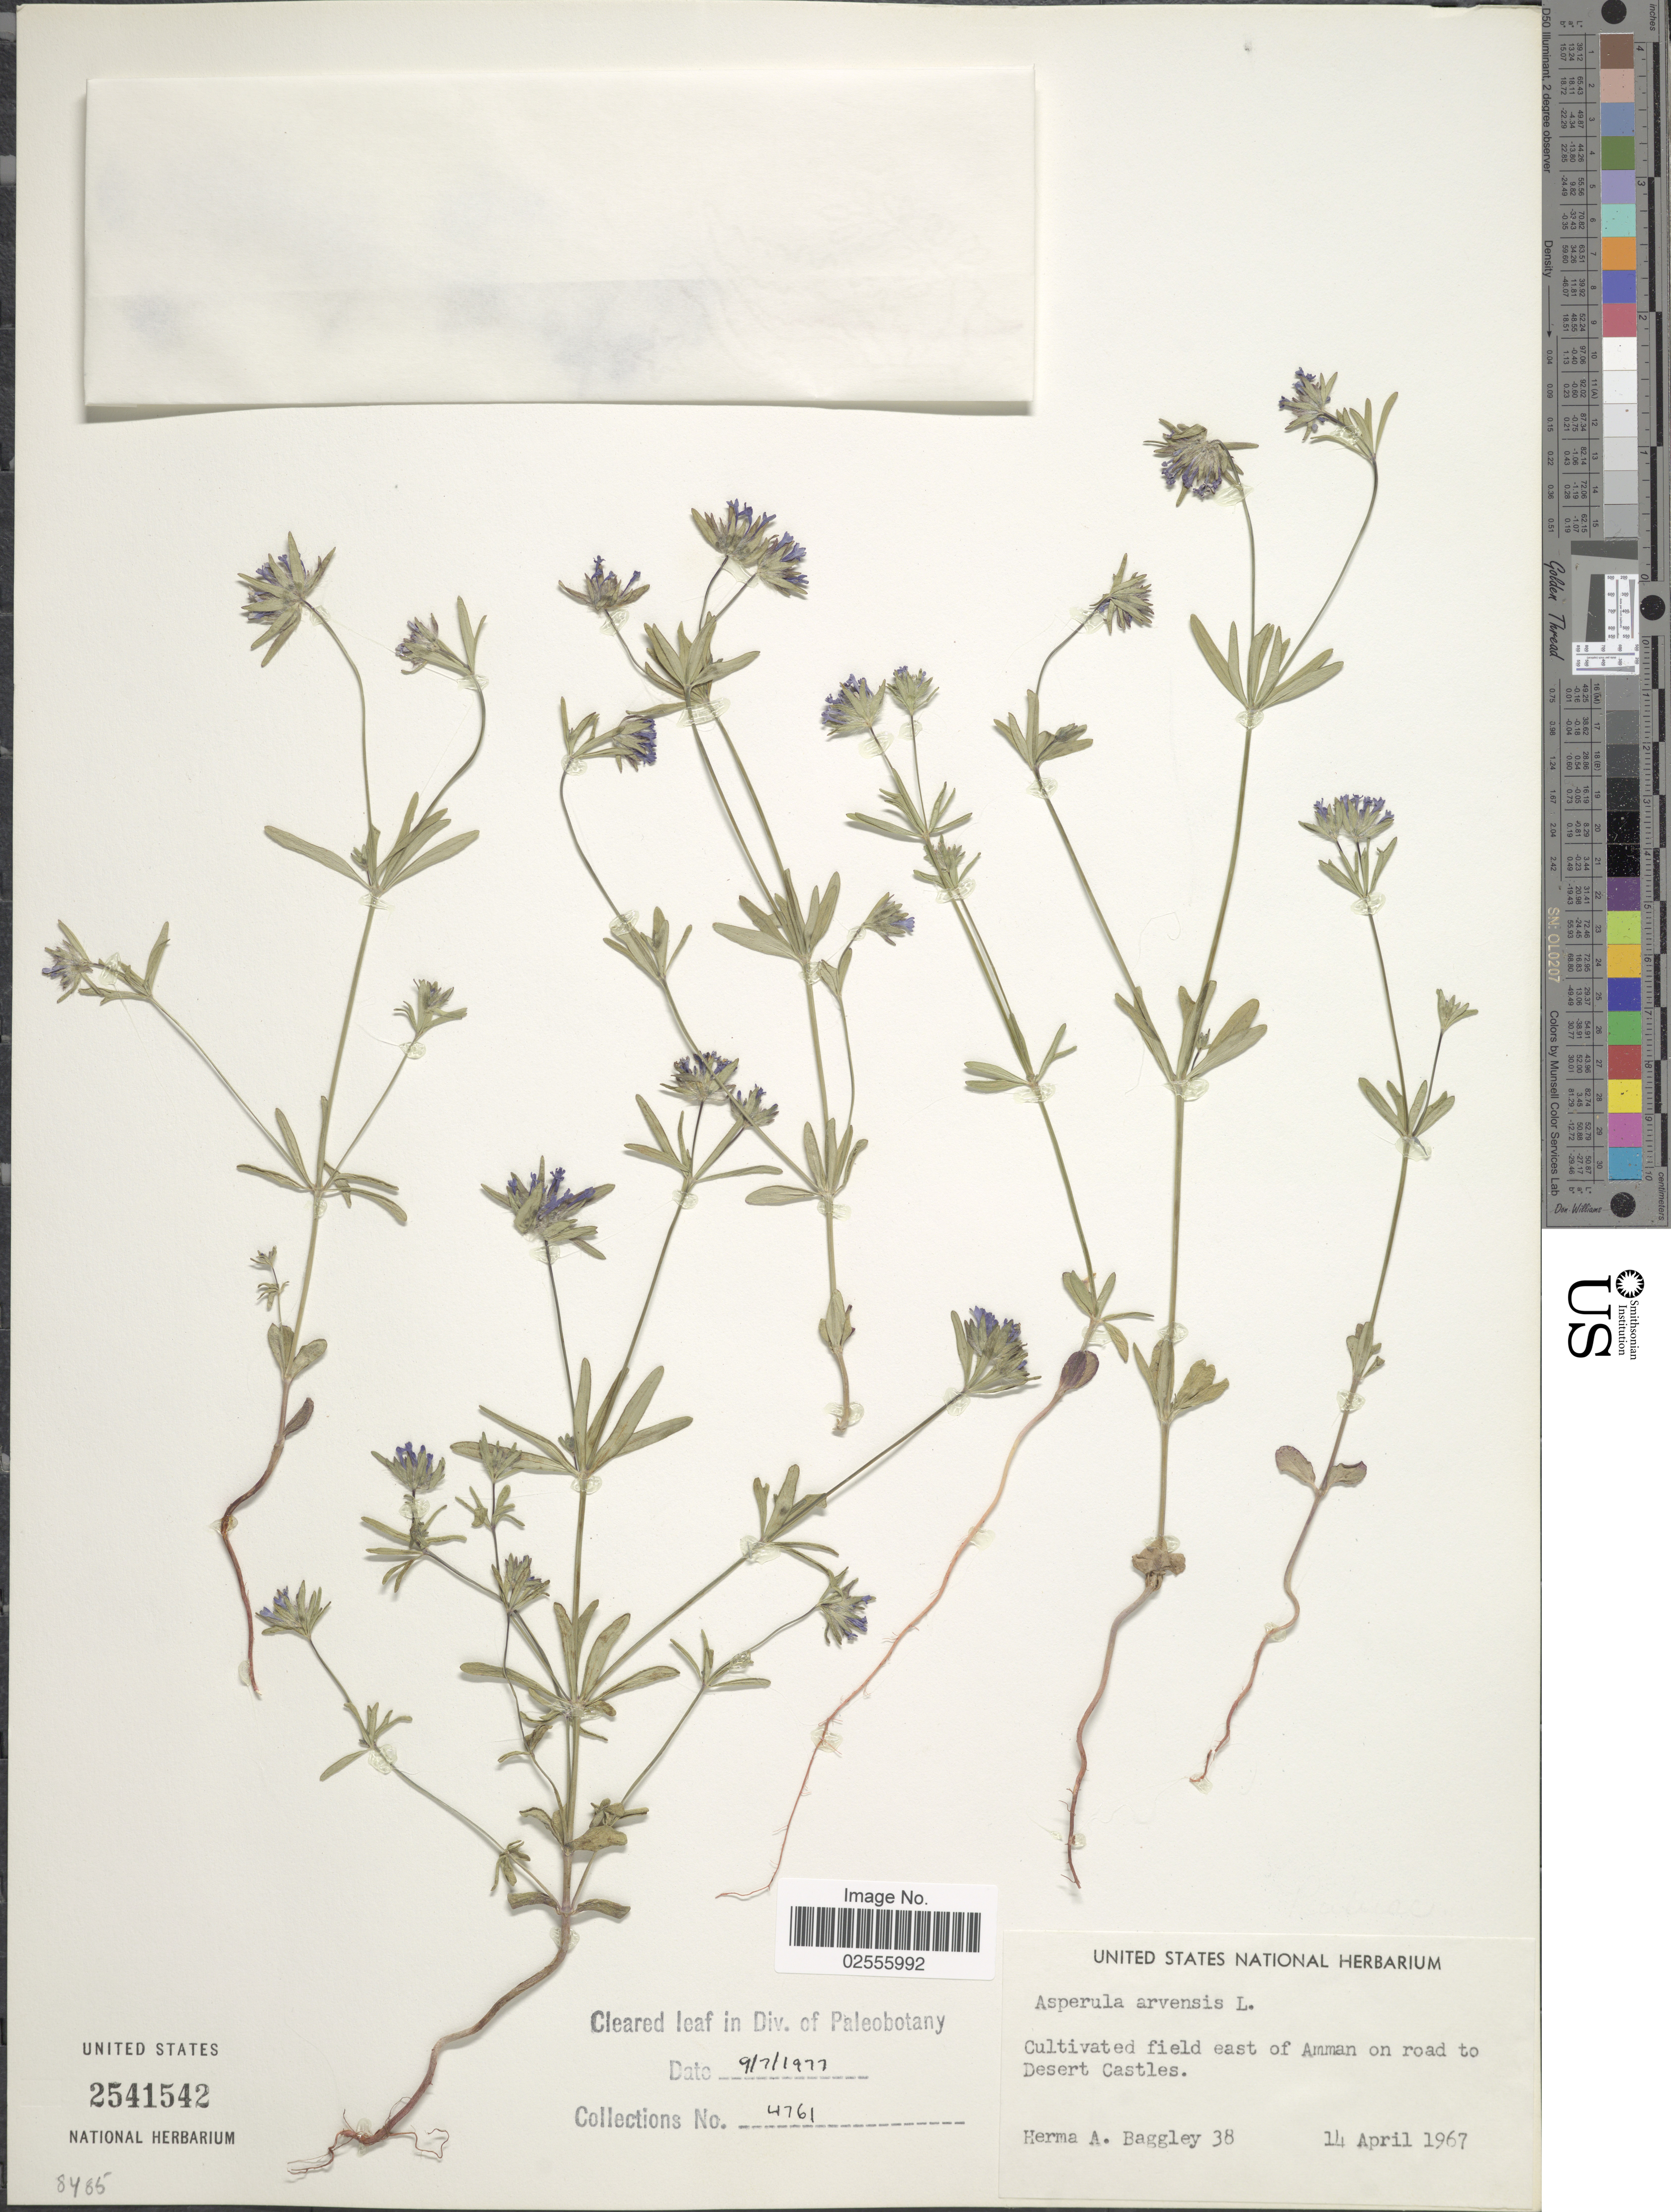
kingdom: Plantae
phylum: Tracheophyta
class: Magnoliopsida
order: Gentianales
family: Rubiaceae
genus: Asperula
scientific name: Asperula arvensis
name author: L.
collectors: H. Baggley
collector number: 38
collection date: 1967-04-14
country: Jordan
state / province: Amman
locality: Cultivated fields east of Amman on road to Desert Castles.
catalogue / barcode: US 2541542